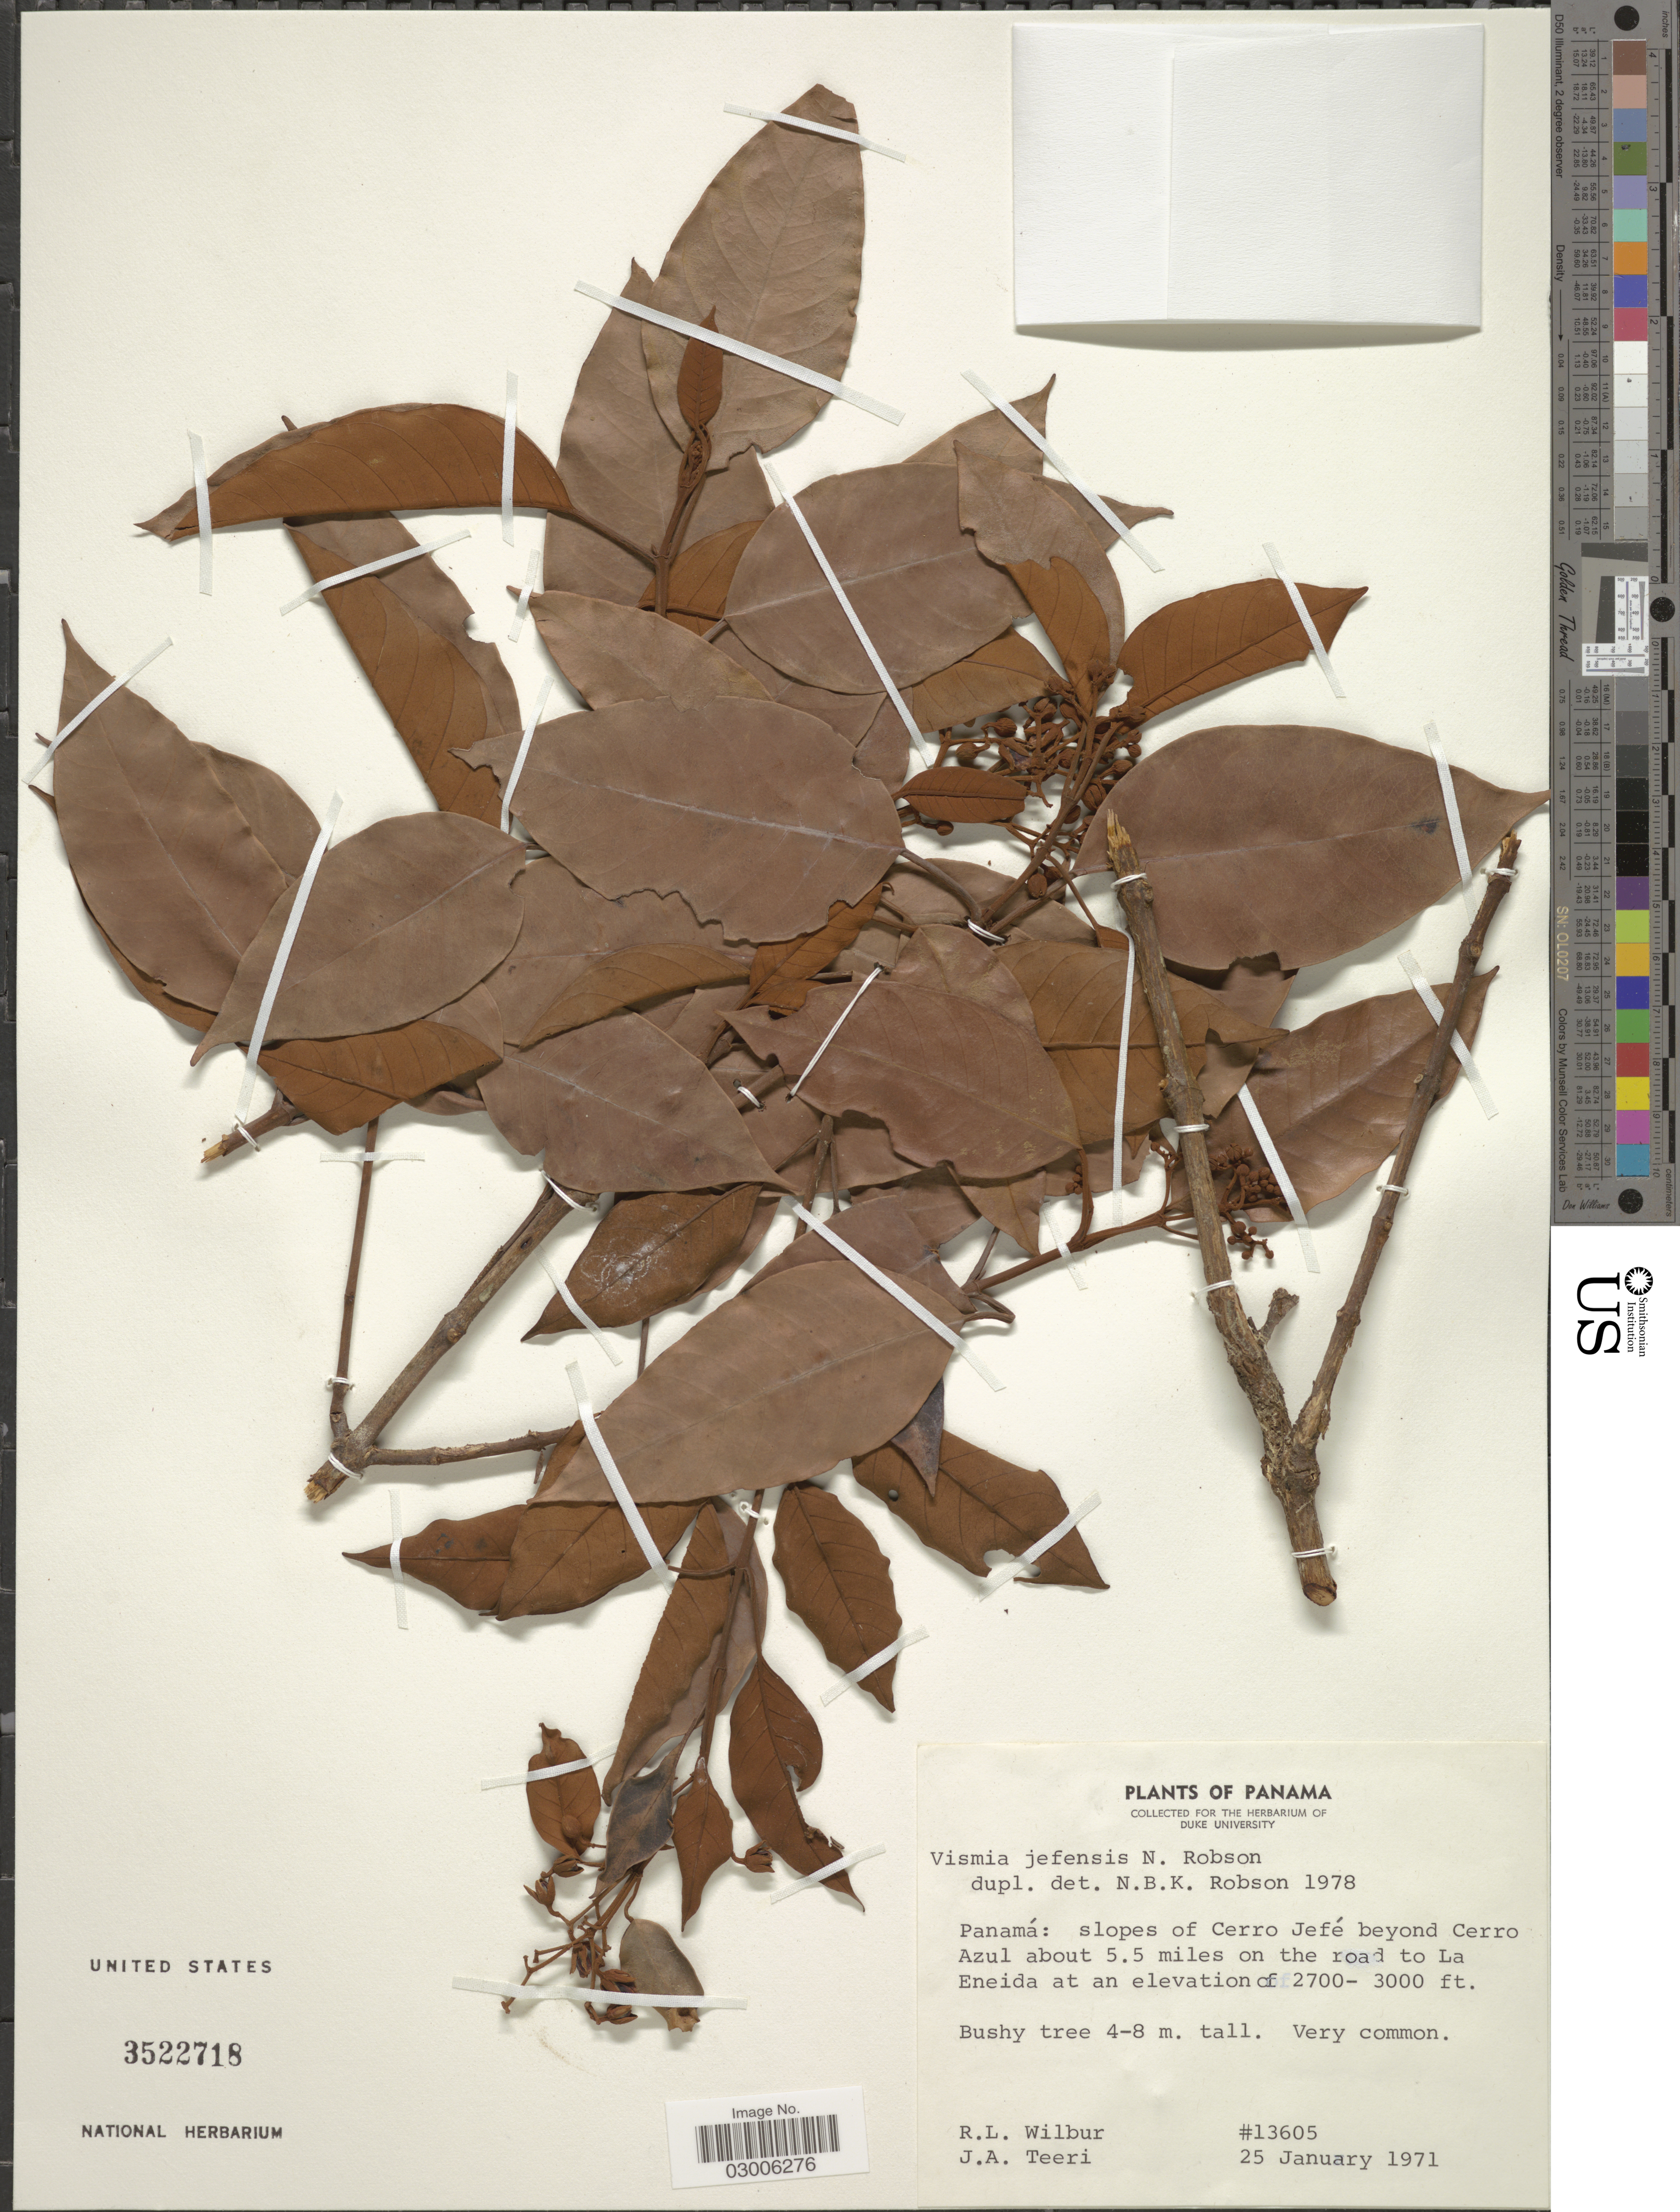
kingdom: Plantae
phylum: Tracheophyta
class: Magnoliopsida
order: Malpighiales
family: Hypericaceae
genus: Vismia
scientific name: Vismia jefensis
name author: N. Robson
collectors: R. L. Wilbur & J. Teeri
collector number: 13605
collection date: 1971-01-25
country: Panama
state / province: Panamá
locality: Slopes of Cerro Jefé beyond Cerro Azul about 5.5 miles on the road to La Eneida.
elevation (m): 823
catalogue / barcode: US 3522718